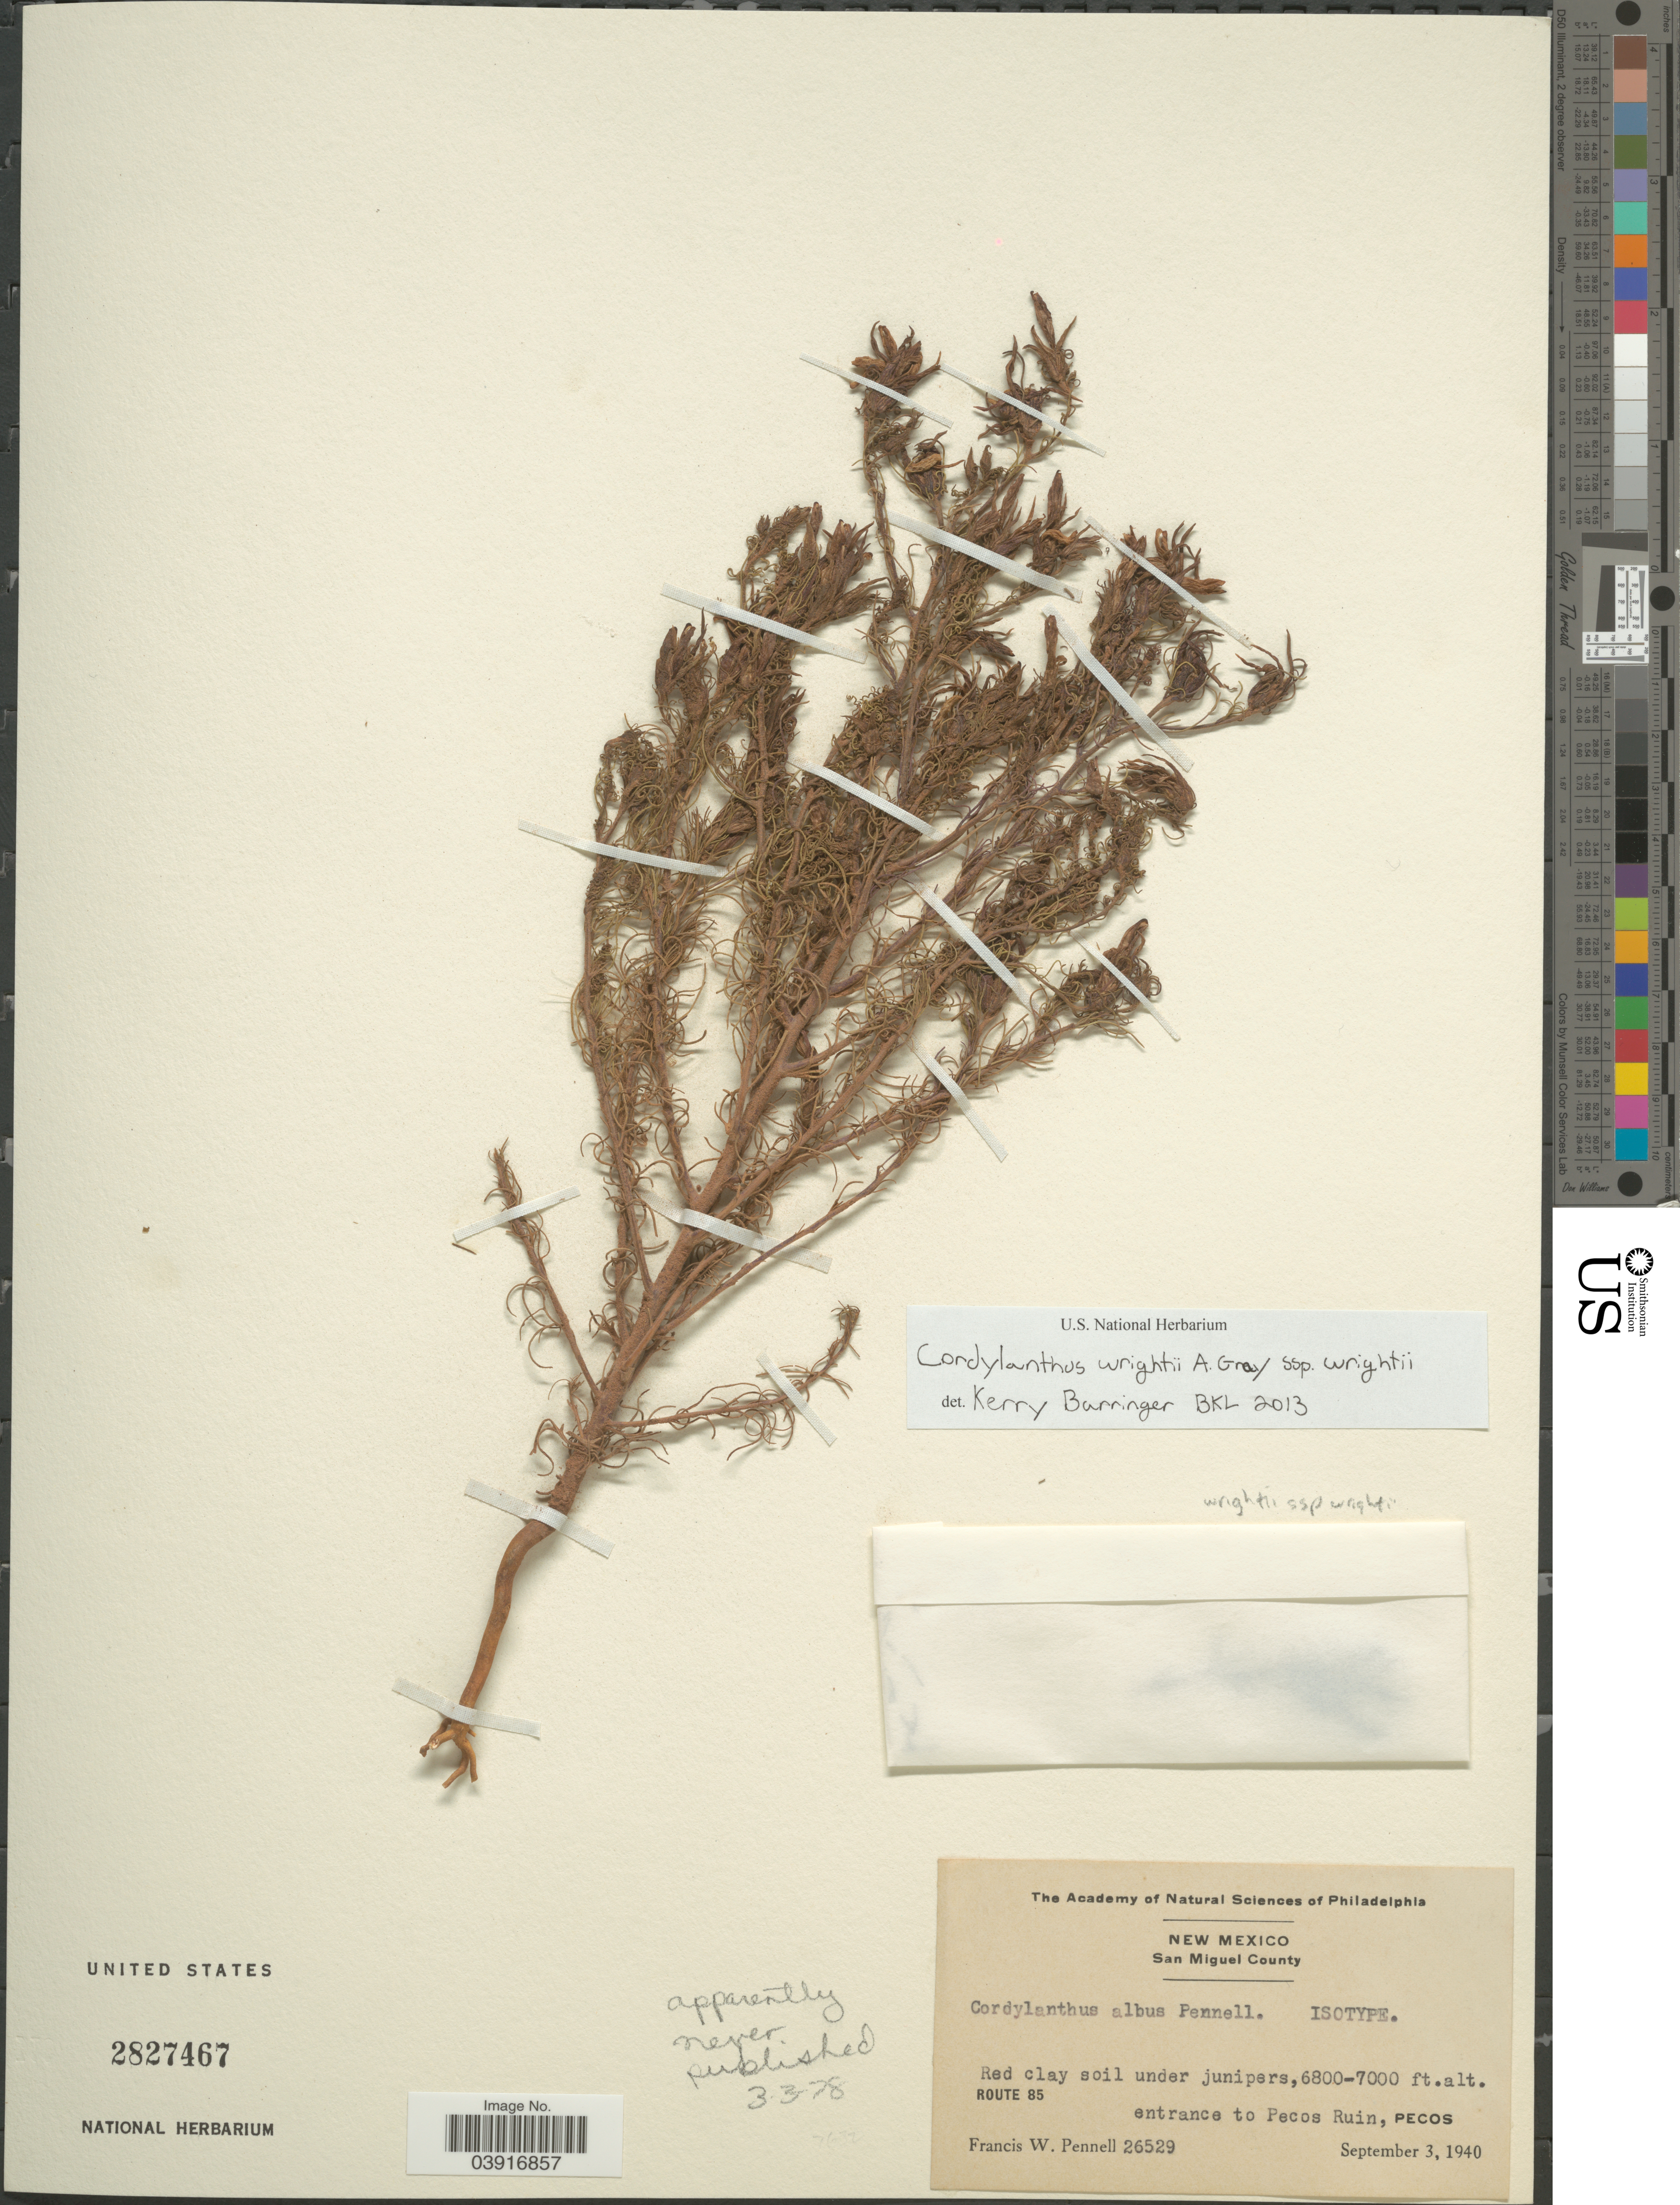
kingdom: Plantae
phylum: Tracheophyta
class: Magnoliopsida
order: Lamiales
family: Orobanchaceae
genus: Cordylanthus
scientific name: Cordylanthus wrightii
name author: A. Gray in Emory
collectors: F. W. Pennell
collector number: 26529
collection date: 1940-09-03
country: United States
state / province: New Mexico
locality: San Miguel County. Route 85, entrance to Pecos Ruin, Pecos.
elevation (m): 2073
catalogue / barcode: US 2827467